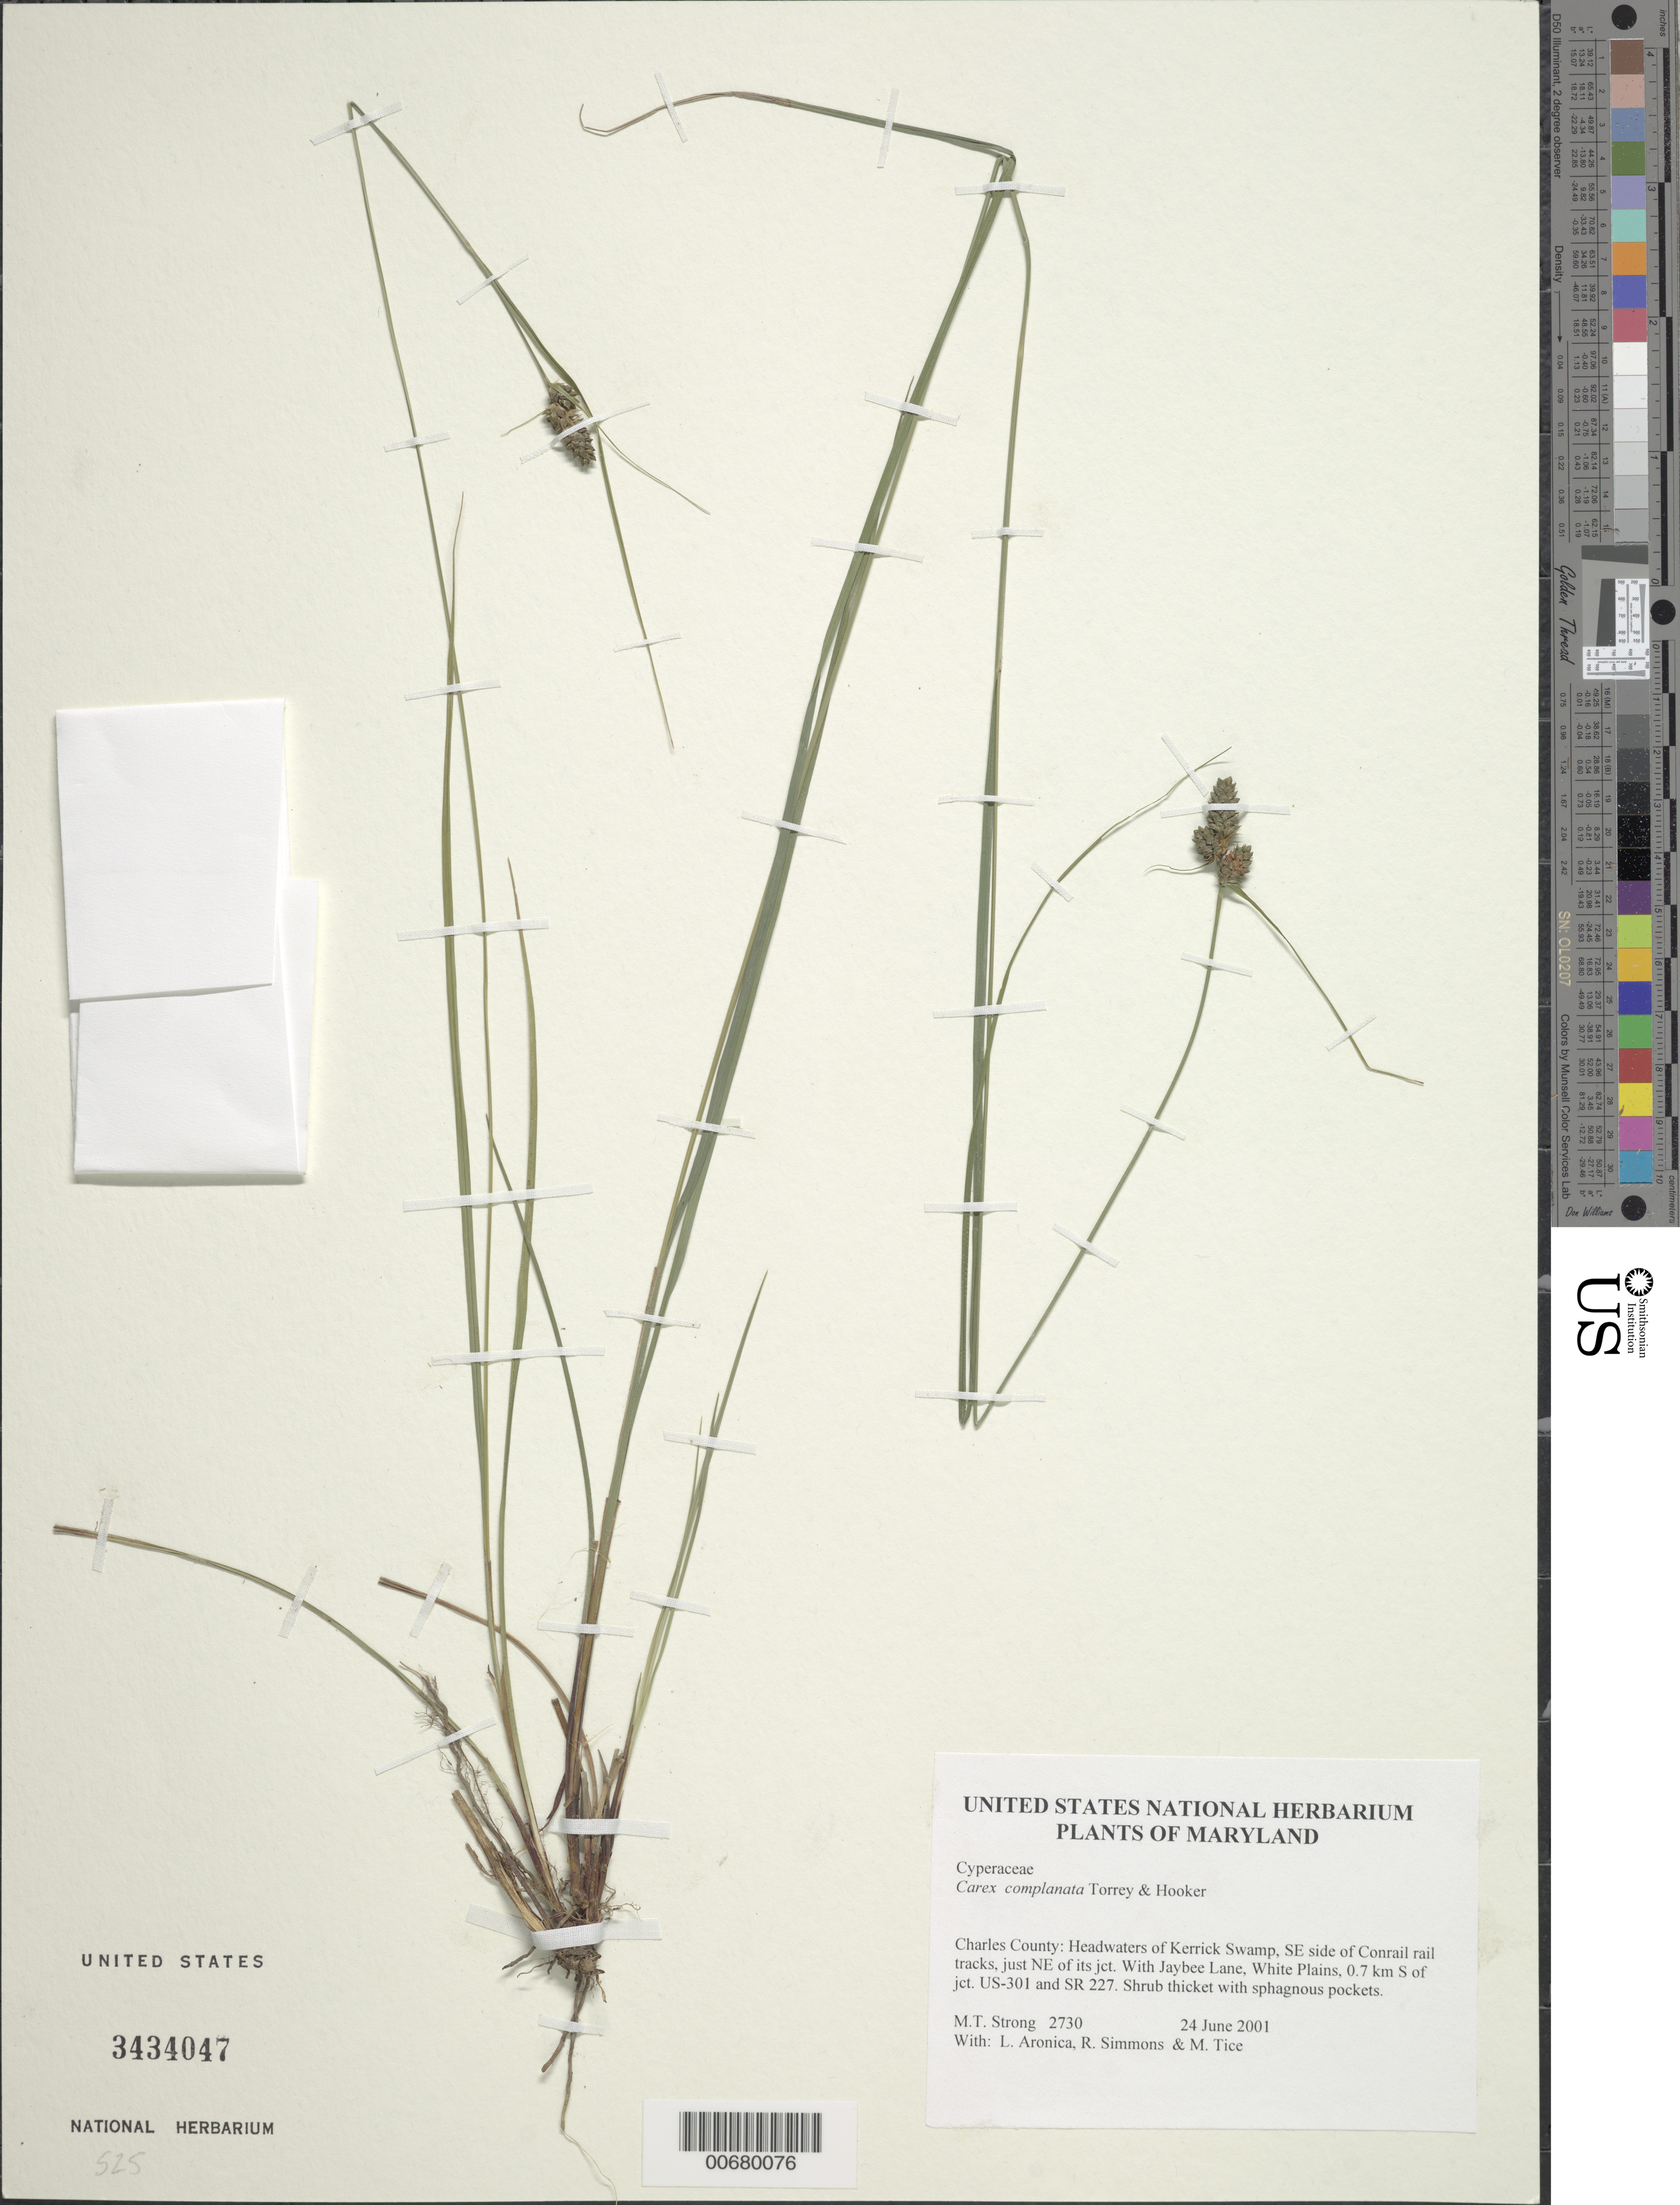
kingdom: Plantae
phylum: Tracheophyta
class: Liliopsida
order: Poales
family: Cyperaceae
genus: Carex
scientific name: Carex complanata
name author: Torr. & Hook.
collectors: M. T. Strong, L. Aronica, R. Simmons & M. Tice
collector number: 2730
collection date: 2001-06-24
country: United States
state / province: Maryland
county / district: Charles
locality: Charles County: Headwaters of Kerrick Swamp, SE side of Conrail rail tracks, just NE of its jct. With Jaybee Lane, White Plains, 0.7 km S of jct. US-301 and SR 227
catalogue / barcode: US 3434047